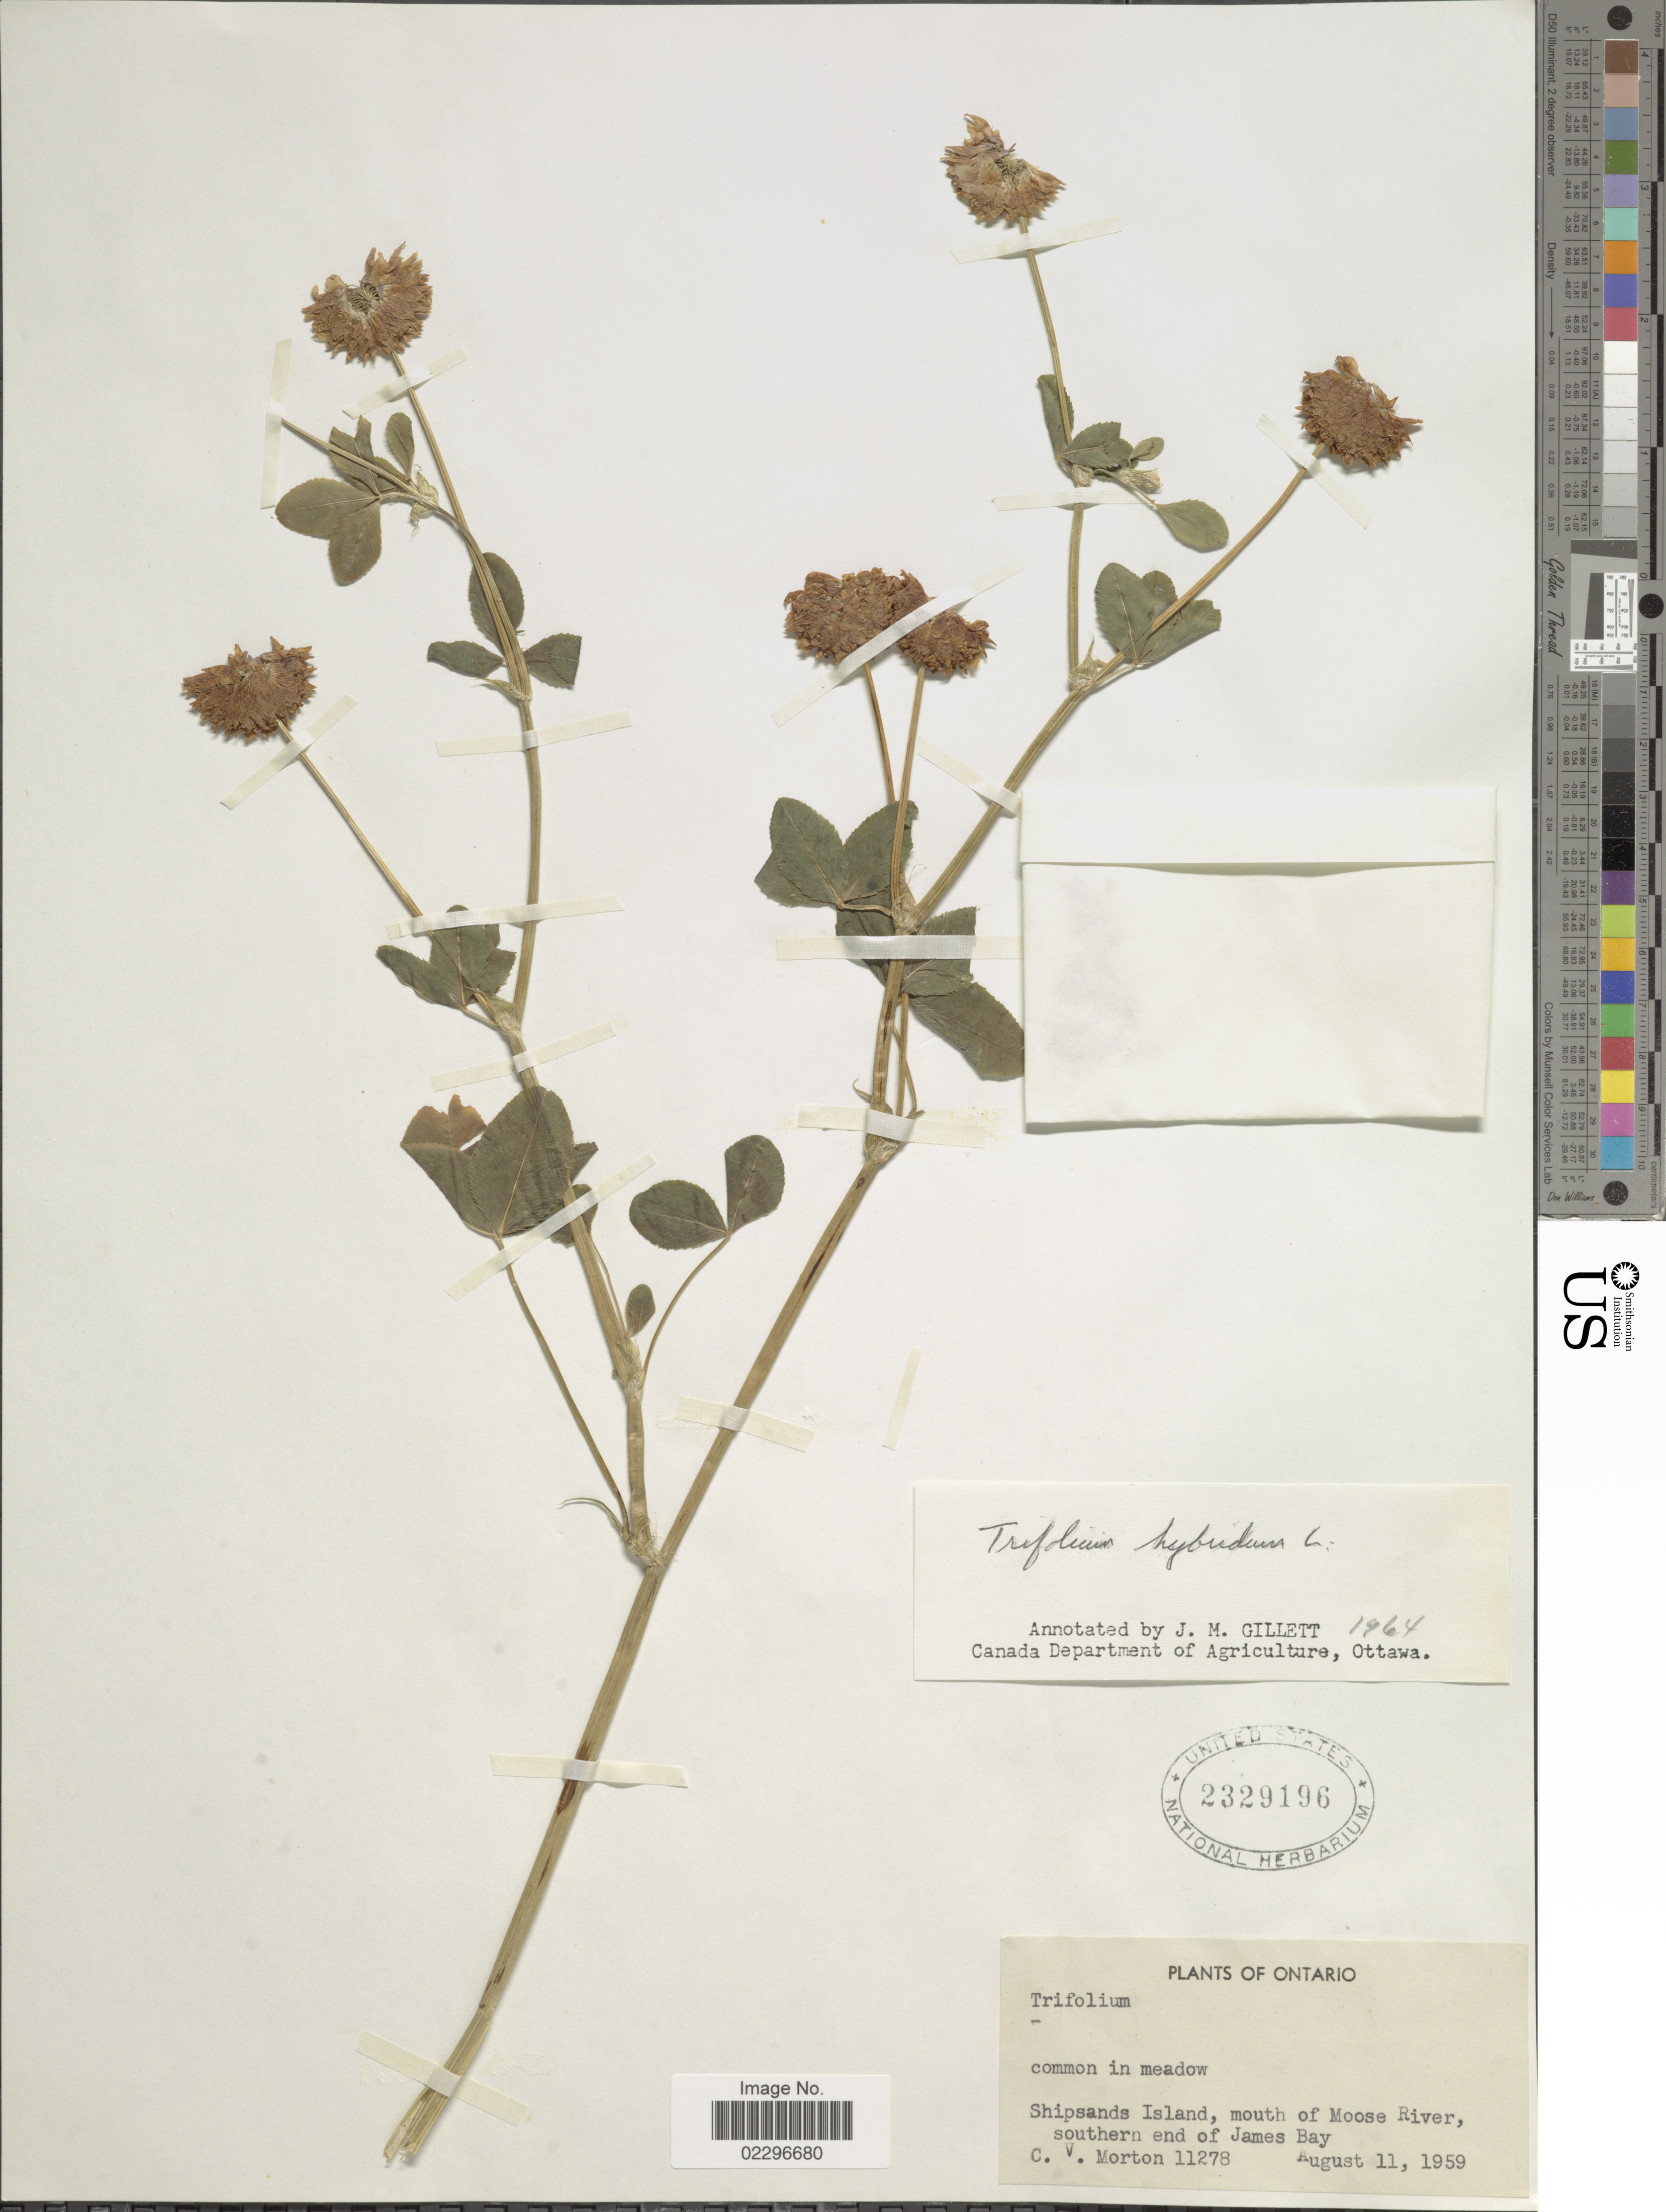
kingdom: Plantae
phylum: Tracheophyta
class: Magnoliopsida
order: Fabales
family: Fabaceae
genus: Trifolium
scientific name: Trifolium hybridum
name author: L.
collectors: C. V. Morton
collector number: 11278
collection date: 1959-08-11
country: Canada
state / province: Ontario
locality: Shipsands Islands, mouth of Moose River, southern end of James Bay.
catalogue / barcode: US 2329196